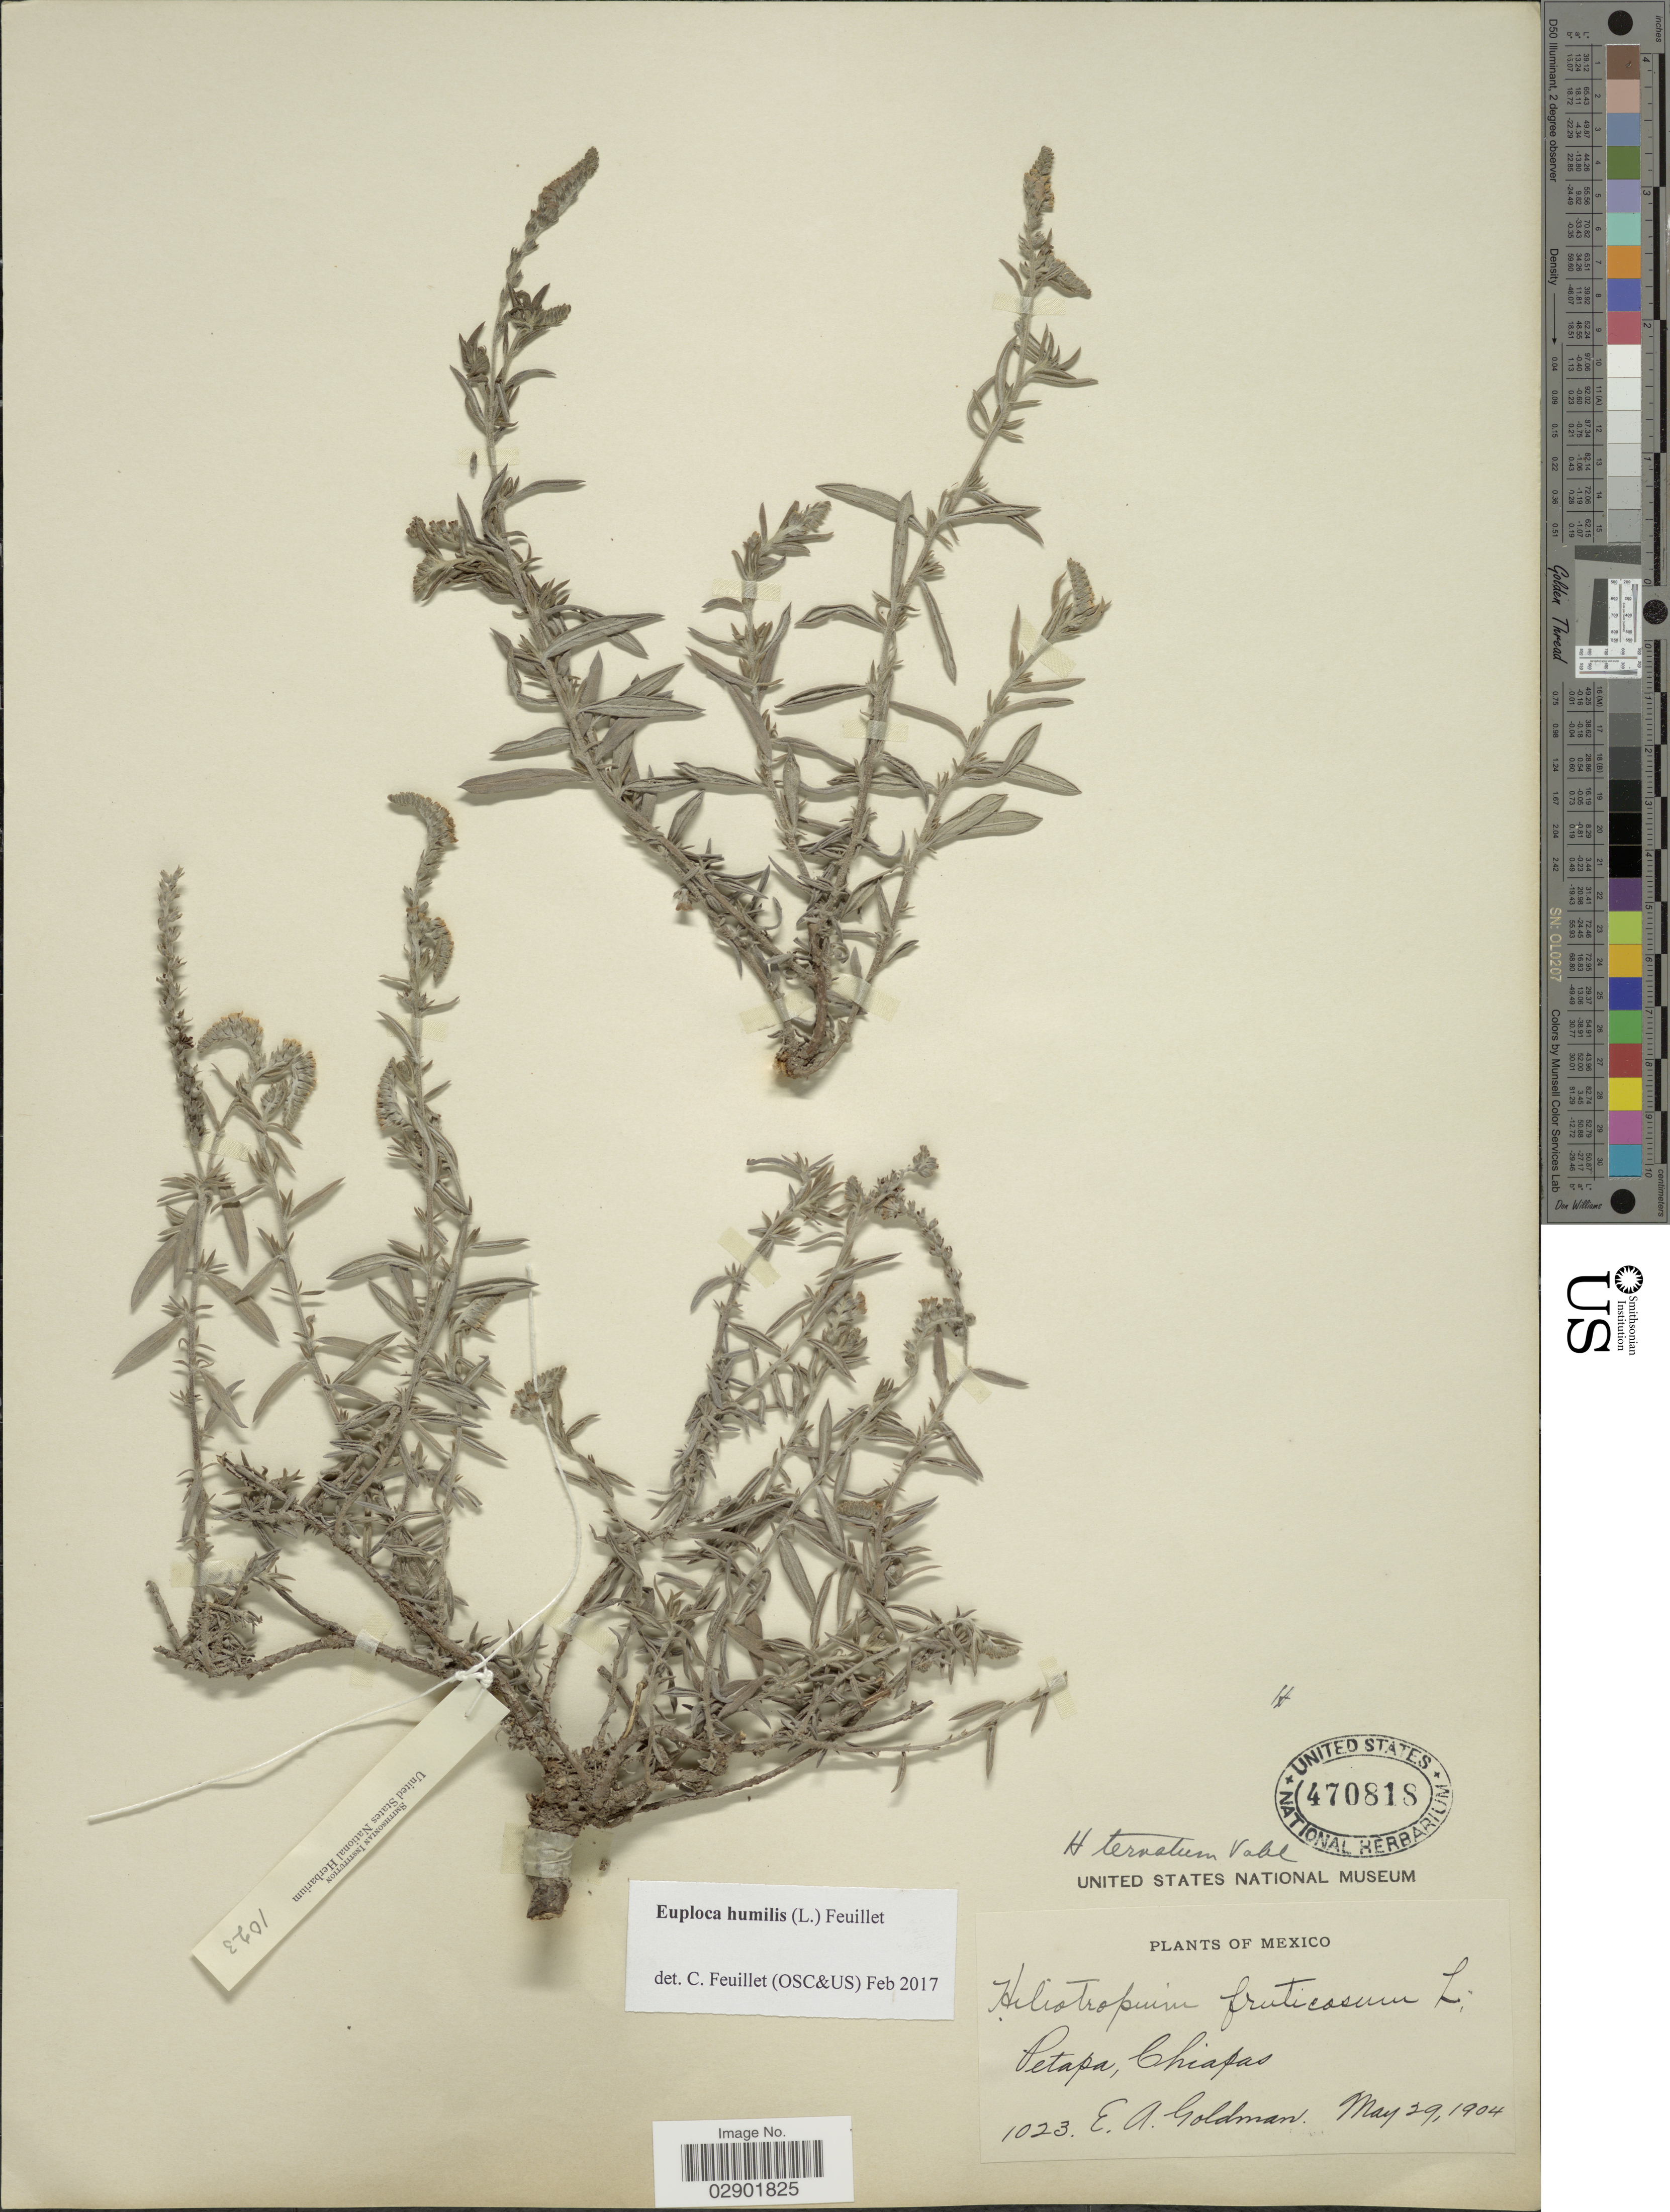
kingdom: Plantae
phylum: Tracheophyta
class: Magnoliopsida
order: Boraginales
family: Heliotropiaceae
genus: Euploca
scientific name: Euploca humilis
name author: (L.) Feuillet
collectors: E. A. Goldman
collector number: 1023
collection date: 1904-05-29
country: Mexico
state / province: Chiapas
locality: Petapa.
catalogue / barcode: US 470818